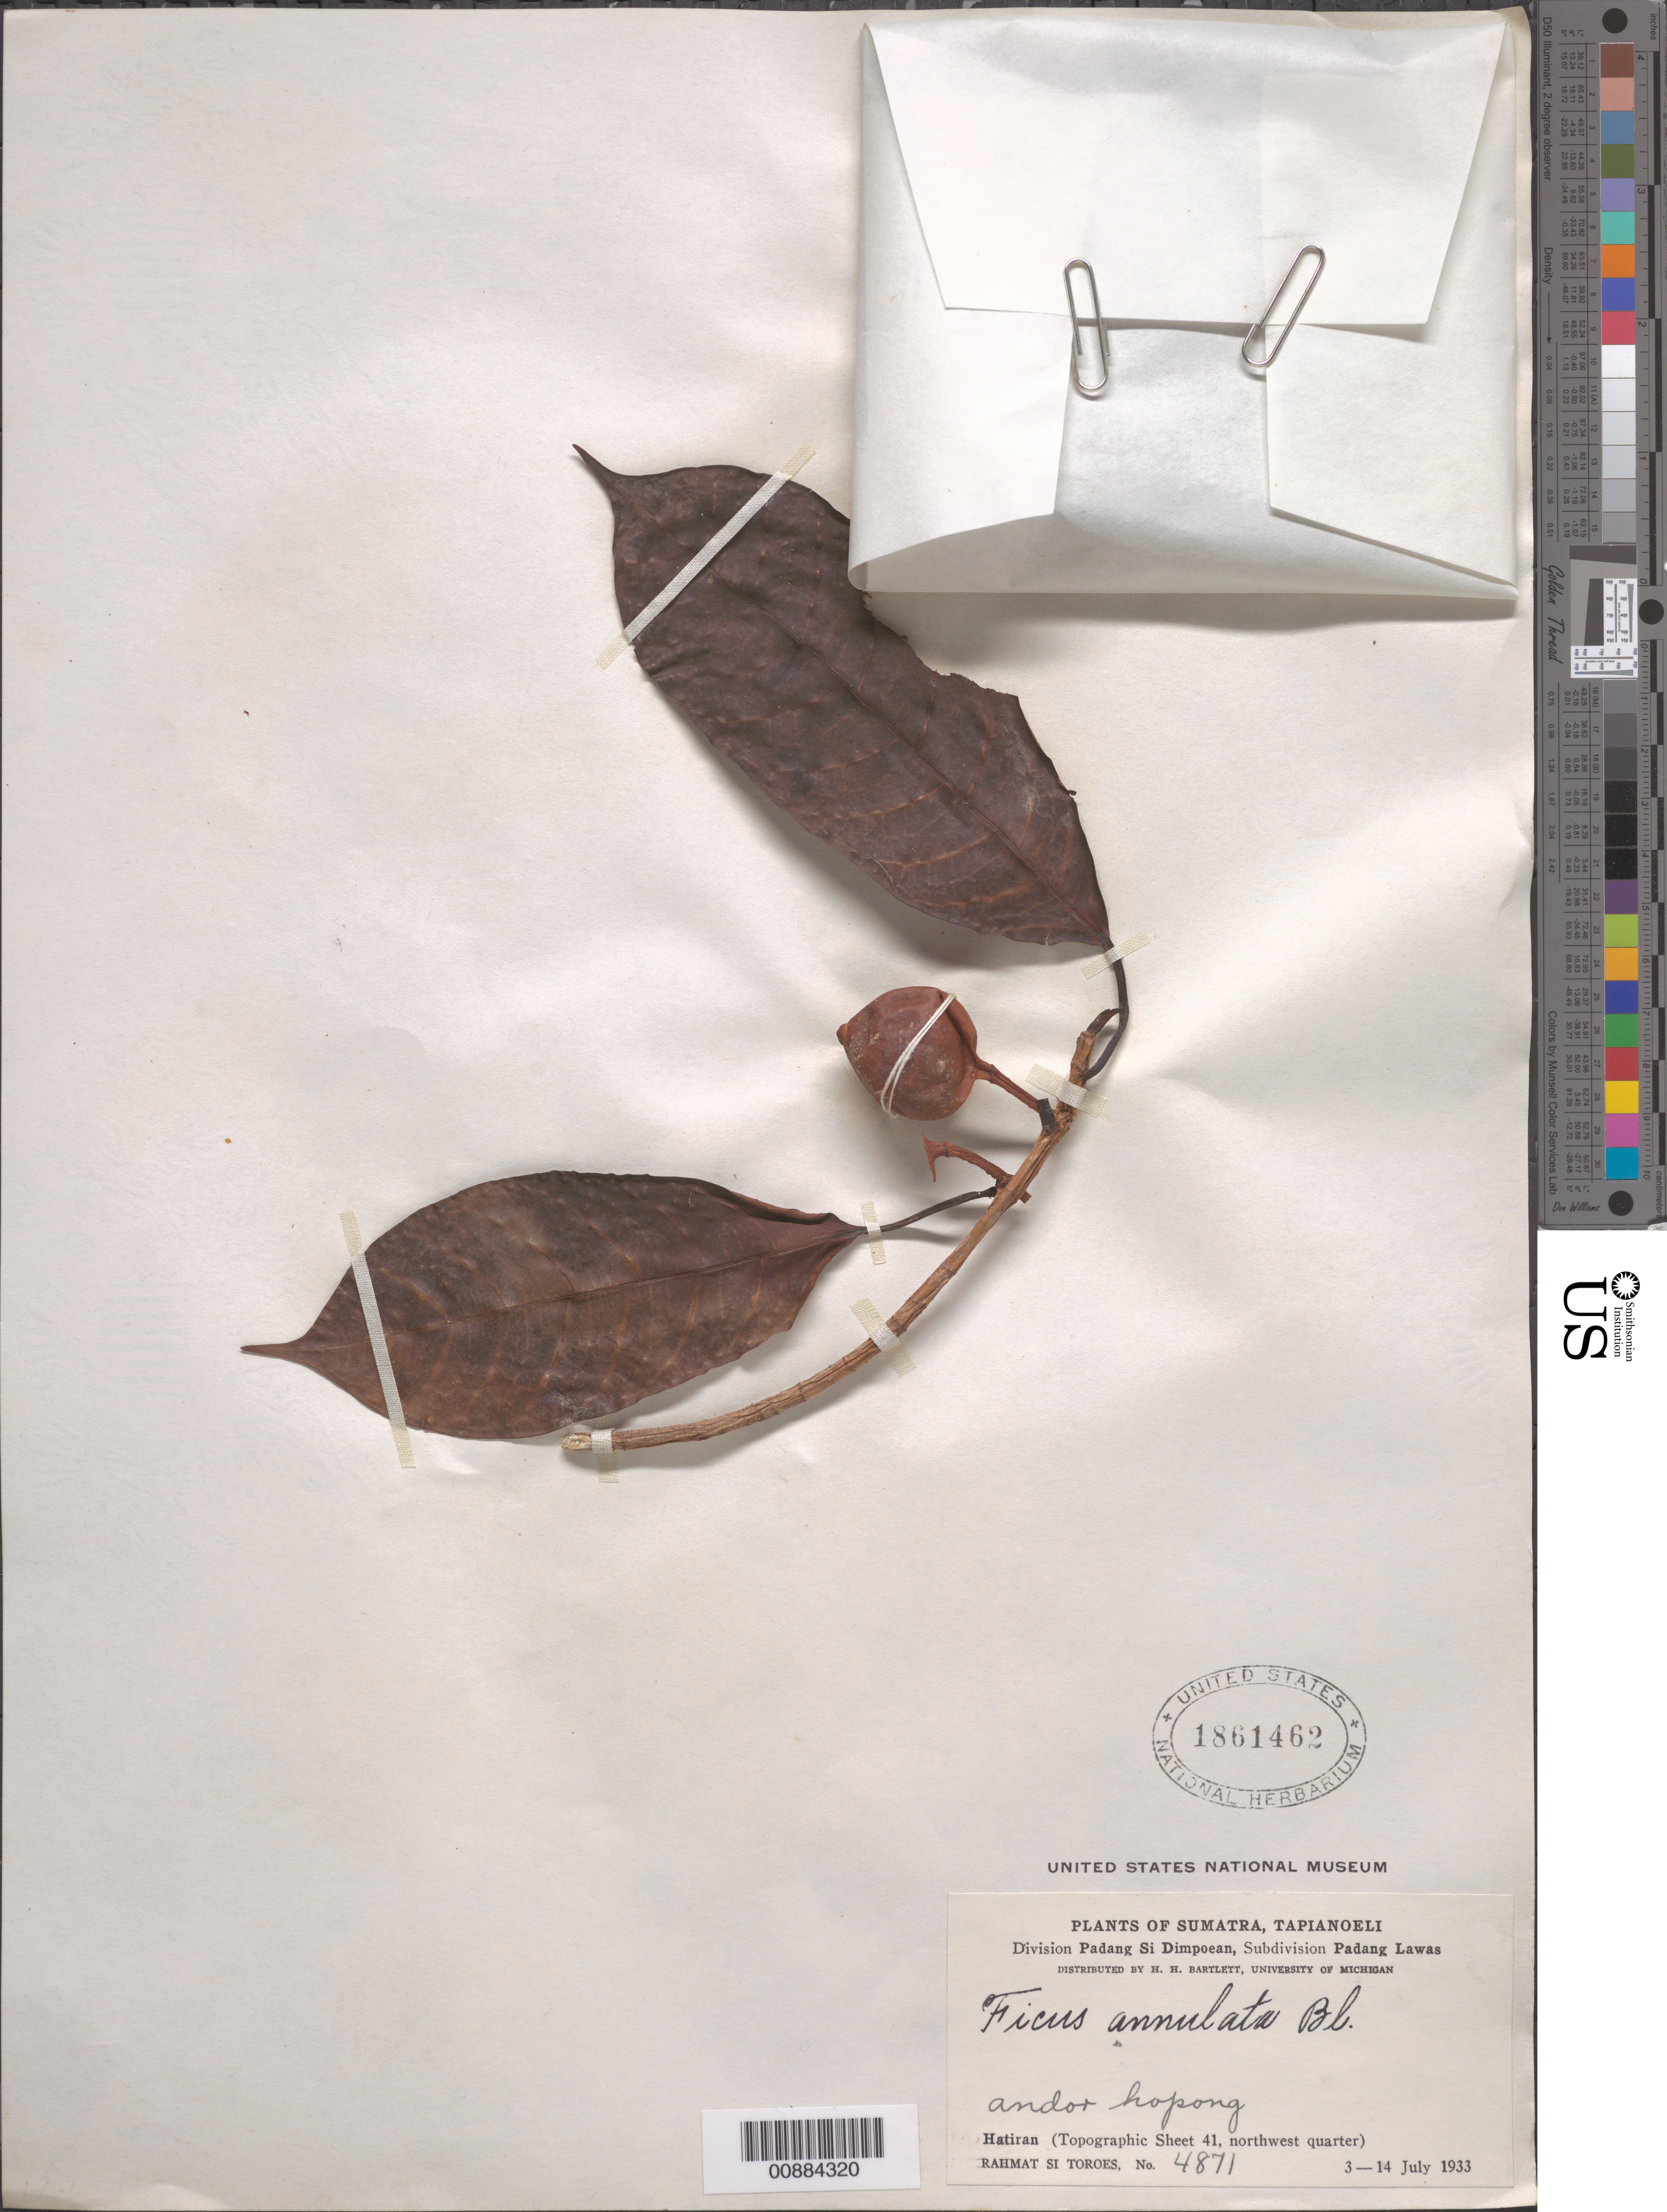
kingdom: Plantae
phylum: Tracheophyta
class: Magnoliopsida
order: Rosales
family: Moraceae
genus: Ficus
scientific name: Ficus annulata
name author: Blume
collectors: Rahmat Si Boeea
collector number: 4871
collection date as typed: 03 Jul 1933 to 14 Jul 1933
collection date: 1933-07-03/1933-07-14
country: Indonesia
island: Sumatra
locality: Tapianoili, Division Padang Si Dimpoean, Subdivision Padang Lawas. Hatiran (Topographic Sheet 41, NW quarter).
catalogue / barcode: US 1861462